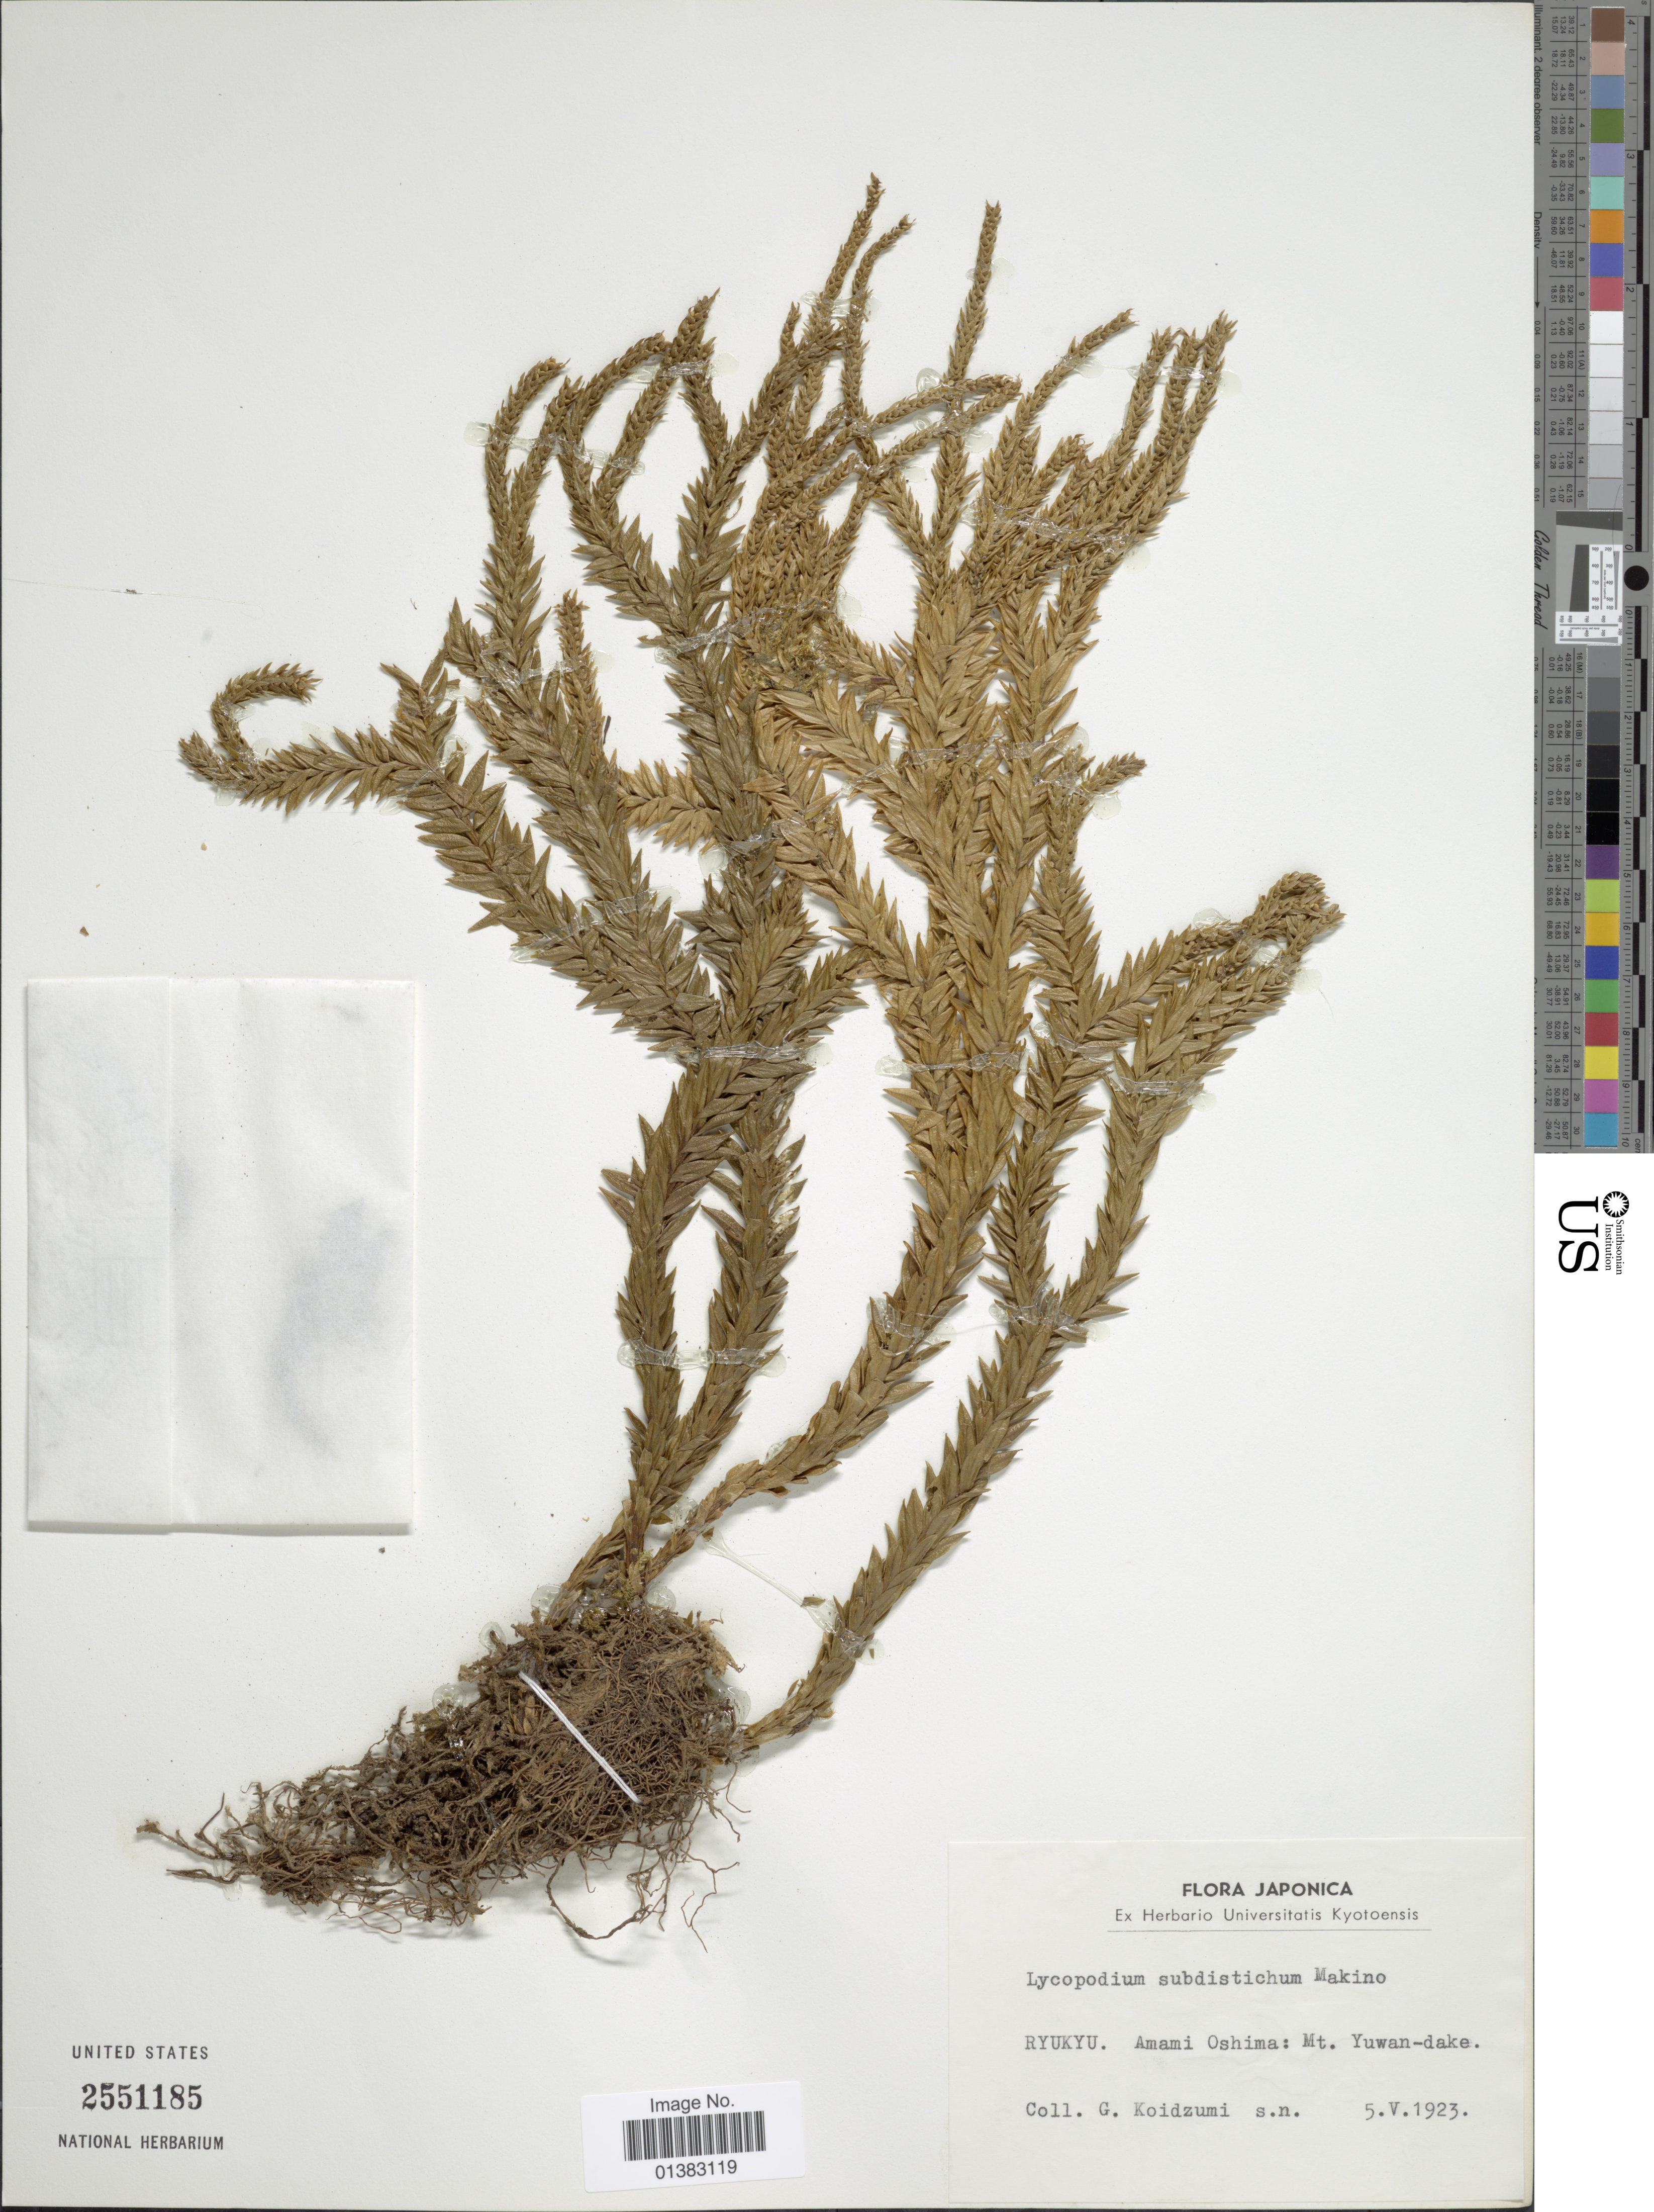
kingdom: Plantae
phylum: Tracheophyta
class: Lycopodiopsida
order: Lycopodiales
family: Lycopodiaceae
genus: Phlegmariurus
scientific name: Phlegmariurus fordii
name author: (Baker) Ching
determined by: Field, A. R.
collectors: G. Koidzumi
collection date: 1923-05-05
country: Japan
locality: Ryukyu. Amani Oshima: Mt. Yuwan-dake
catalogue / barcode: US 2551185